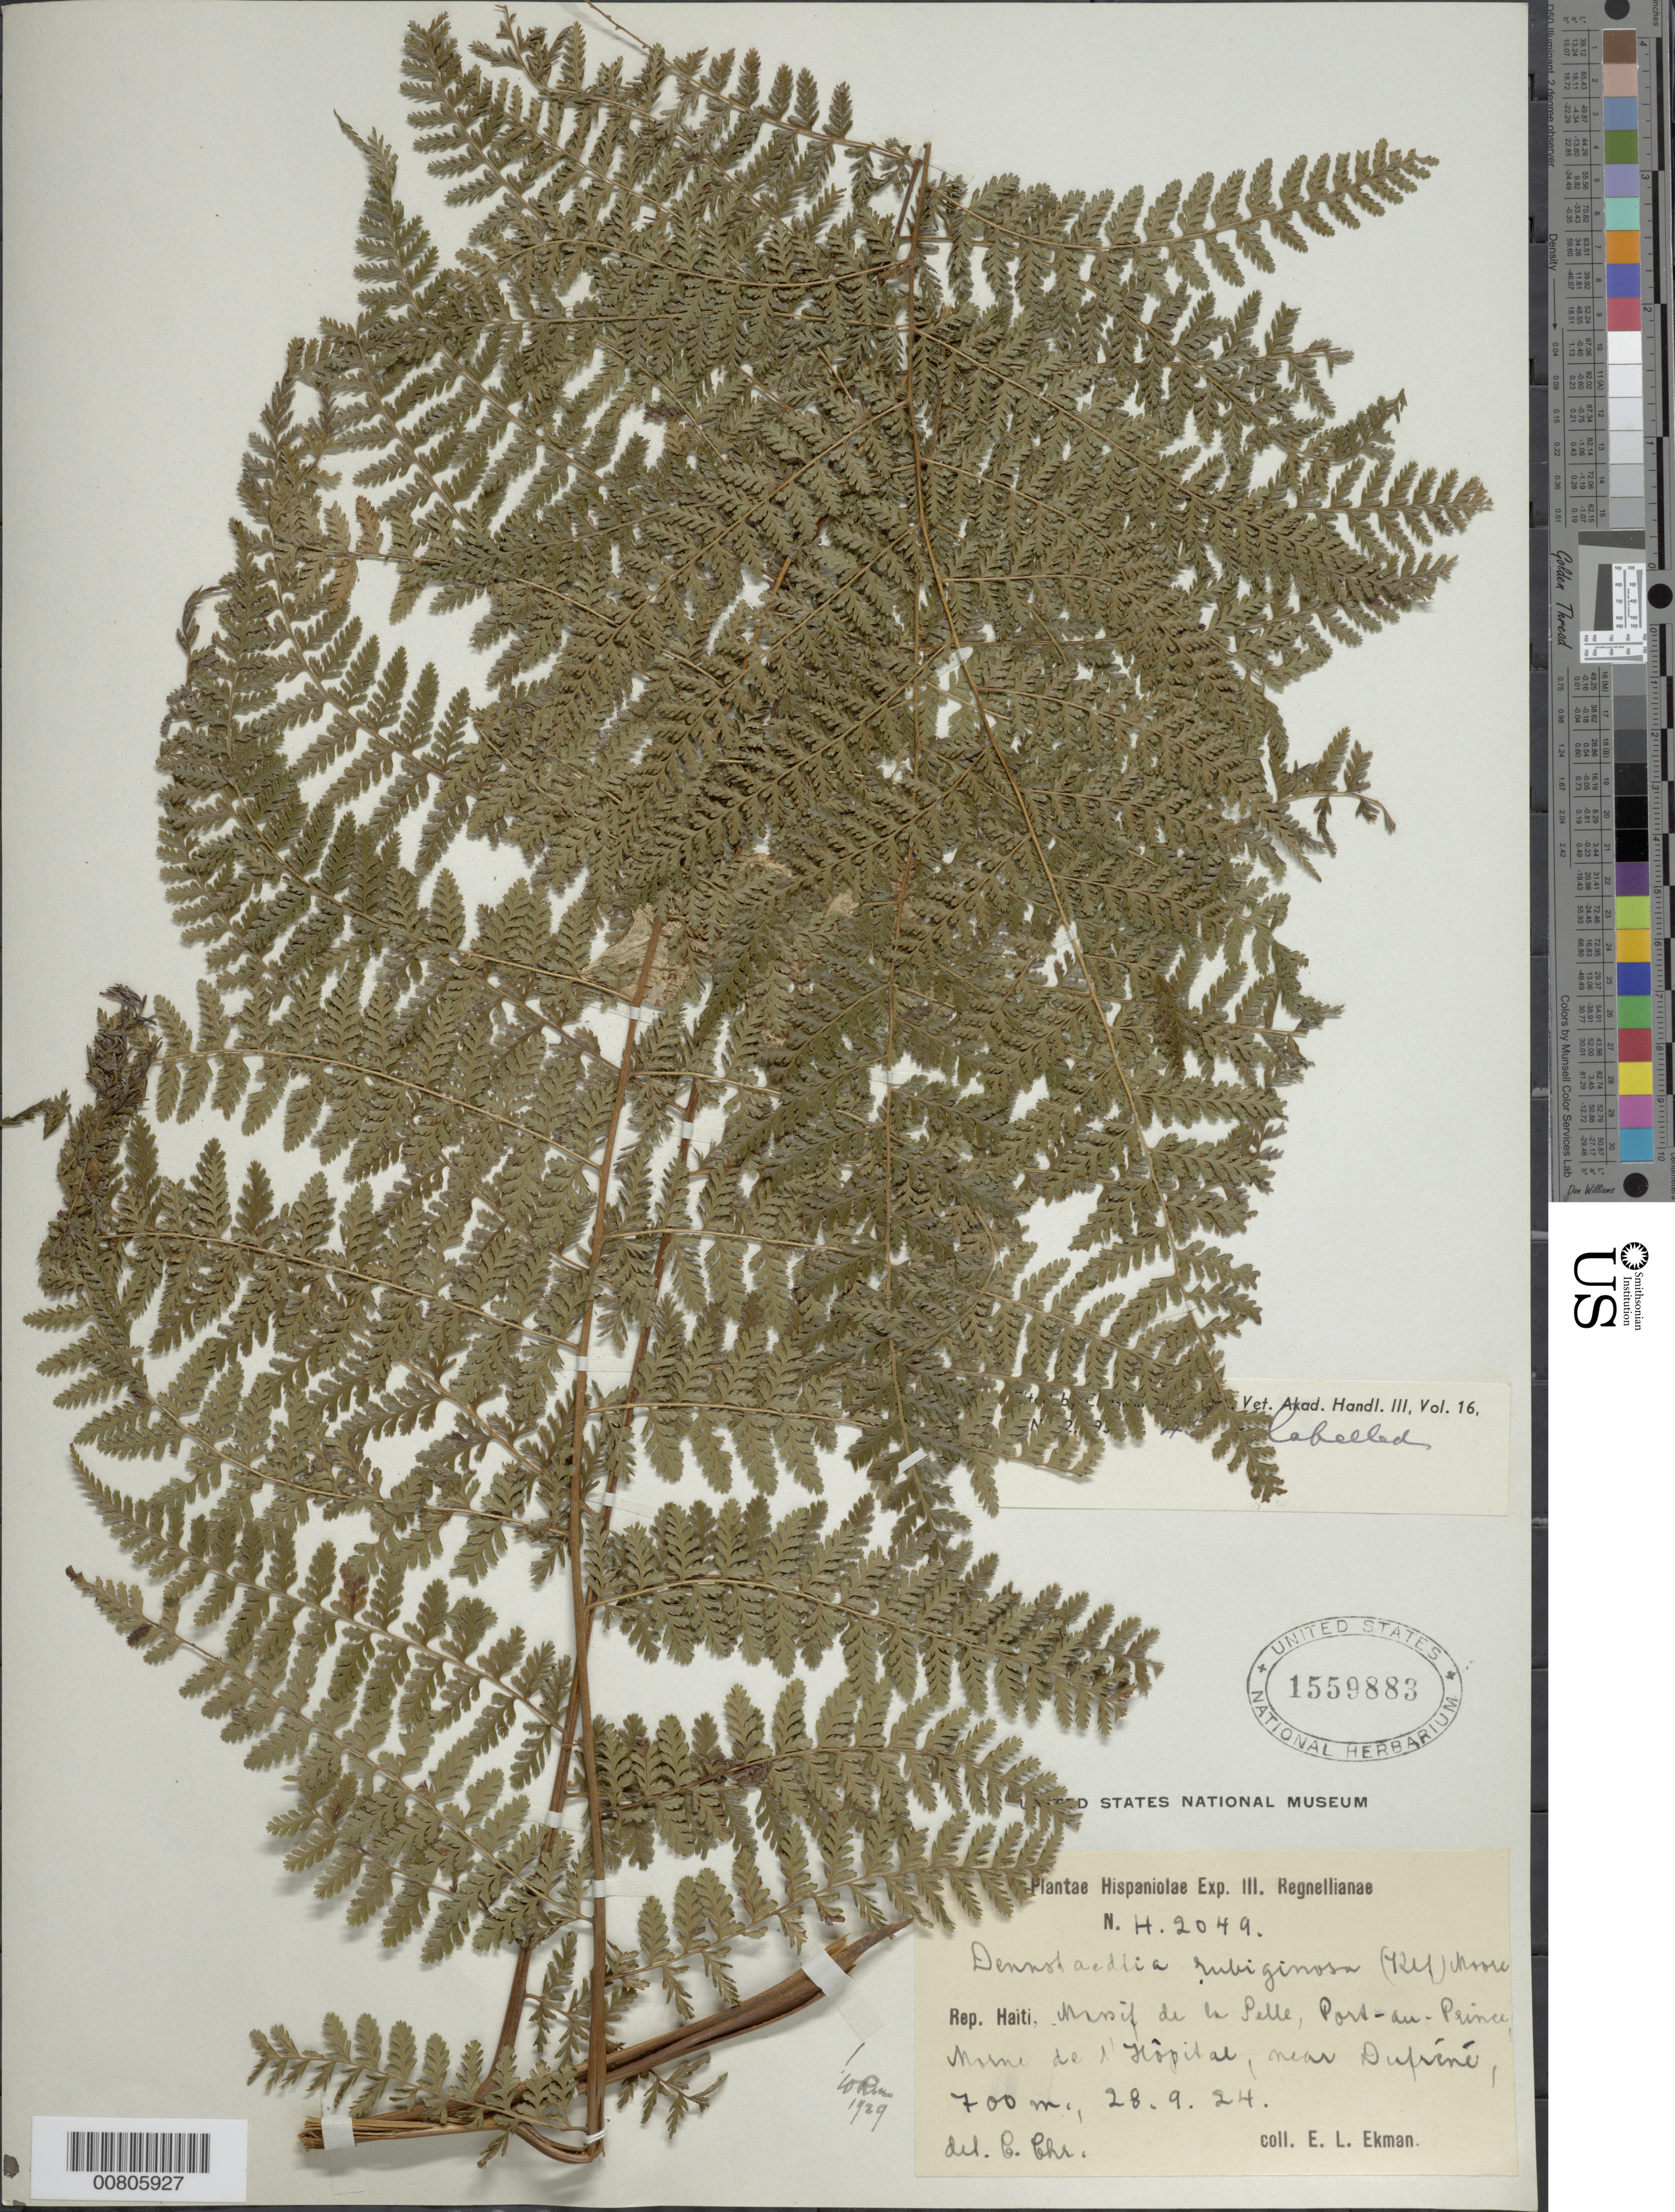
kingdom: Plantae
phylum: Tracheophyta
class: Polypodiopsida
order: Polypodiales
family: Dennstaedtiaceae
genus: Dennstaedtia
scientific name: Dennstaedtia cicutaria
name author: (Sw.) T. Moore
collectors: E. L. Ekman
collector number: H 2049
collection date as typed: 28 Sep 1924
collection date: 1924-09-28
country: Haiti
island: Hispaniola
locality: Massif de la Selle, Port au Prince, Morne de l'Hôpital, near Dufréné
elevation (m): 700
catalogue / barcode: US 1559883